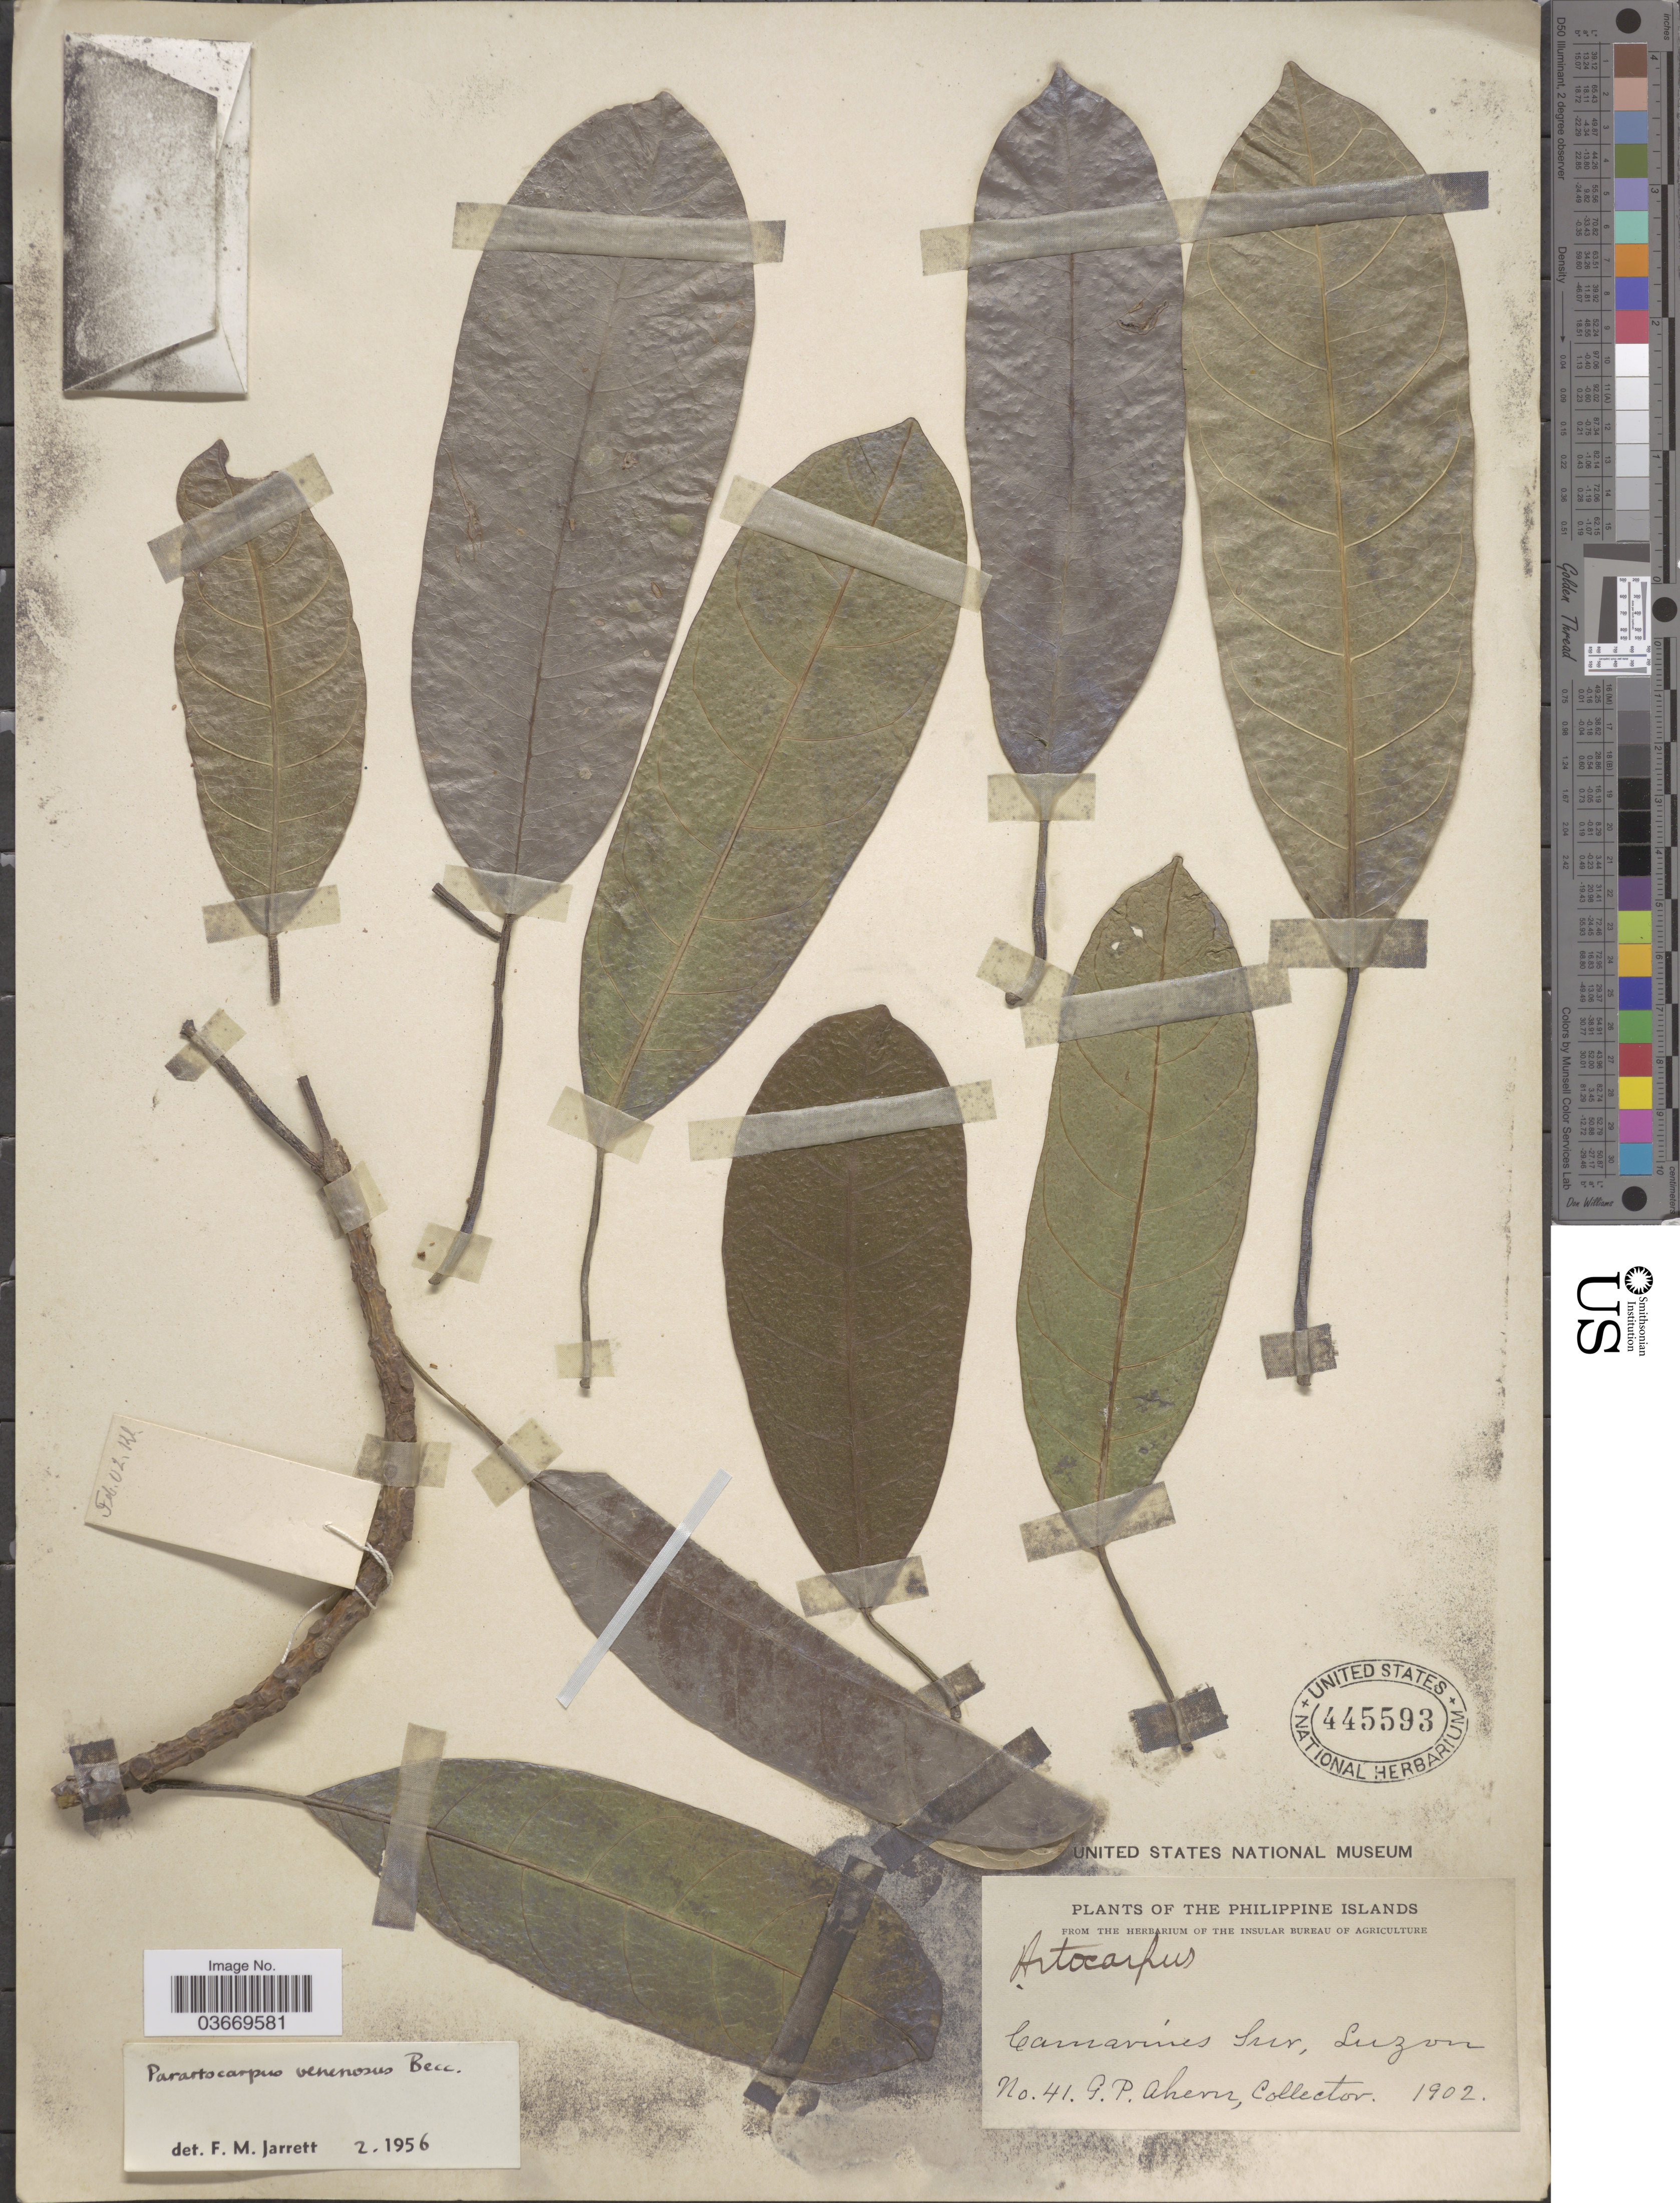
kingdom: Plantae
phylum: Tracheophyta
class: Magnoliopsida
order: Rosales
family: Moraceae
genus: Parartocarpus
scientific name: Parartocarpus venenosus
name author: (Zoll. & Moritzi) Becc.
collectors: G. Ahern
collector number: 41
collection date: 1902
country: Philippines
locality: Philippine Islands. Camarines Sur, Luzon.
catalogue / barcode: US 445593